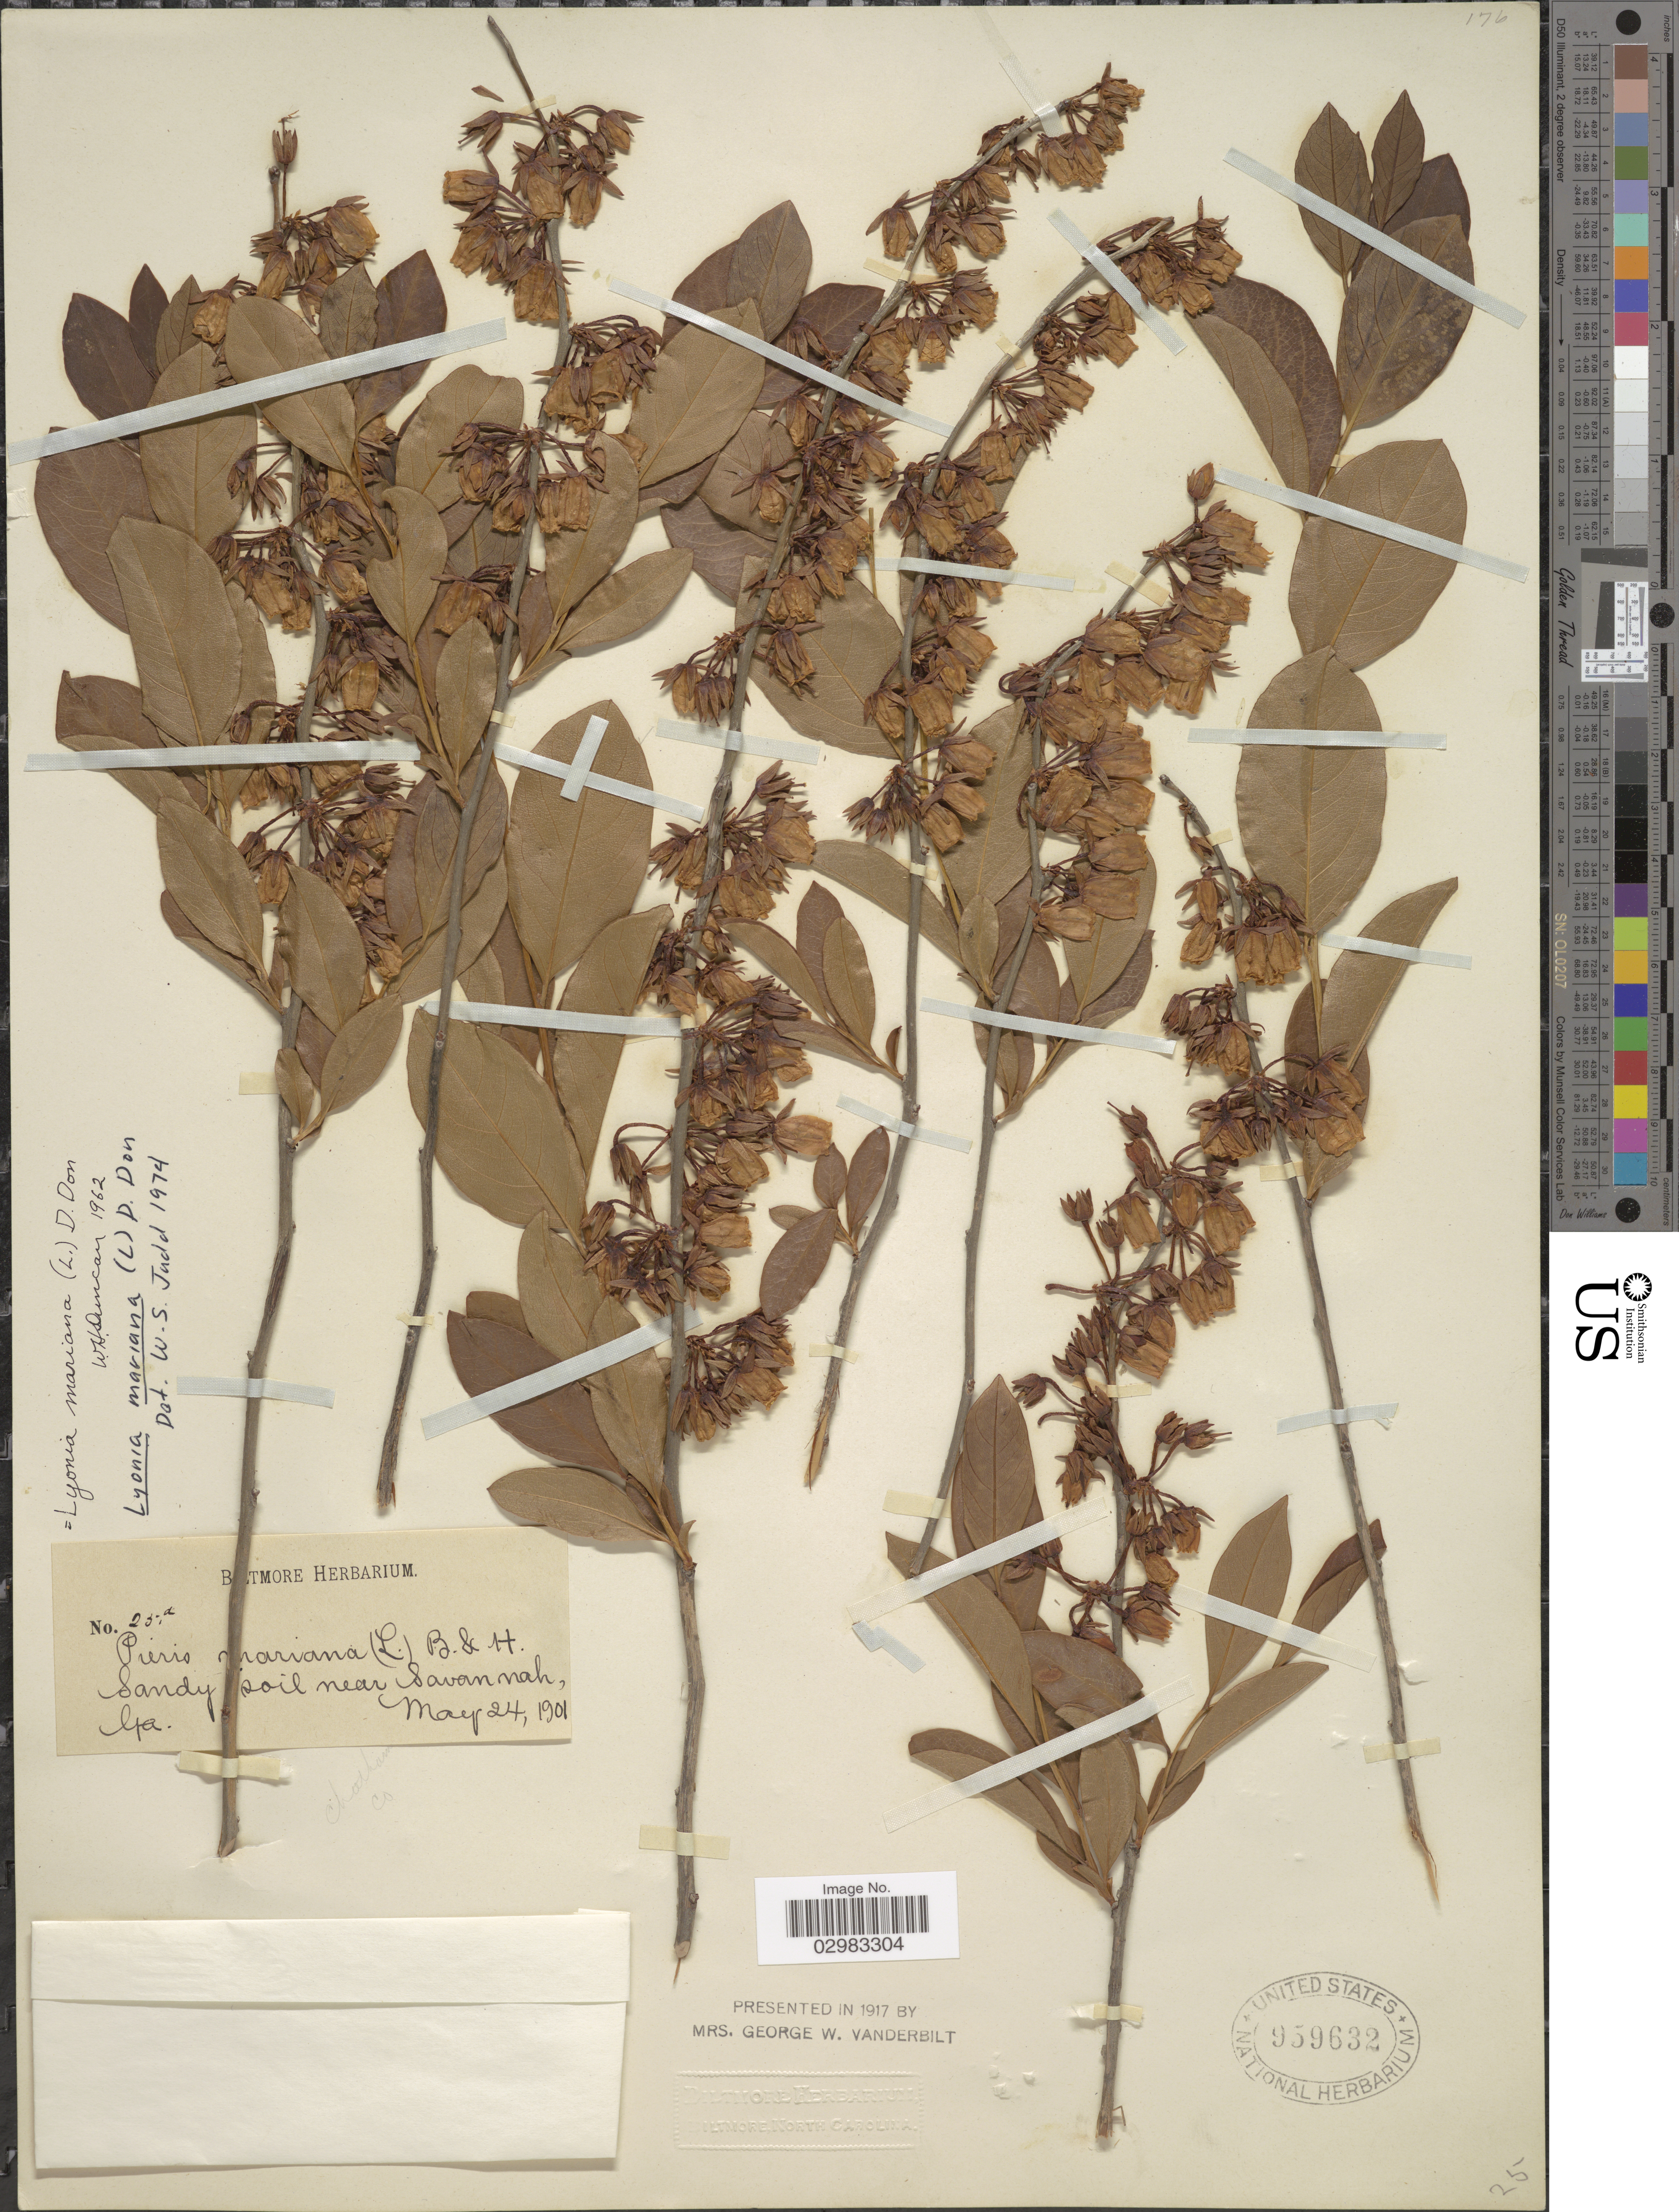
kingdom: Plantae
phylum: Tracheophyta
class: Magnoliopsida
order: Ericales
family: Ericaceae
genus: Lyonia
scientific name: Lyonia mariana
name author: (L.) D. Don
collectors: ex herb. Biltmore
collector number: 25d*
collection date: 1901-05-24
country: United States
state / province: Georgia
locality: Near Savannah. Chatham Co.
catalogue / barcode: US 959632